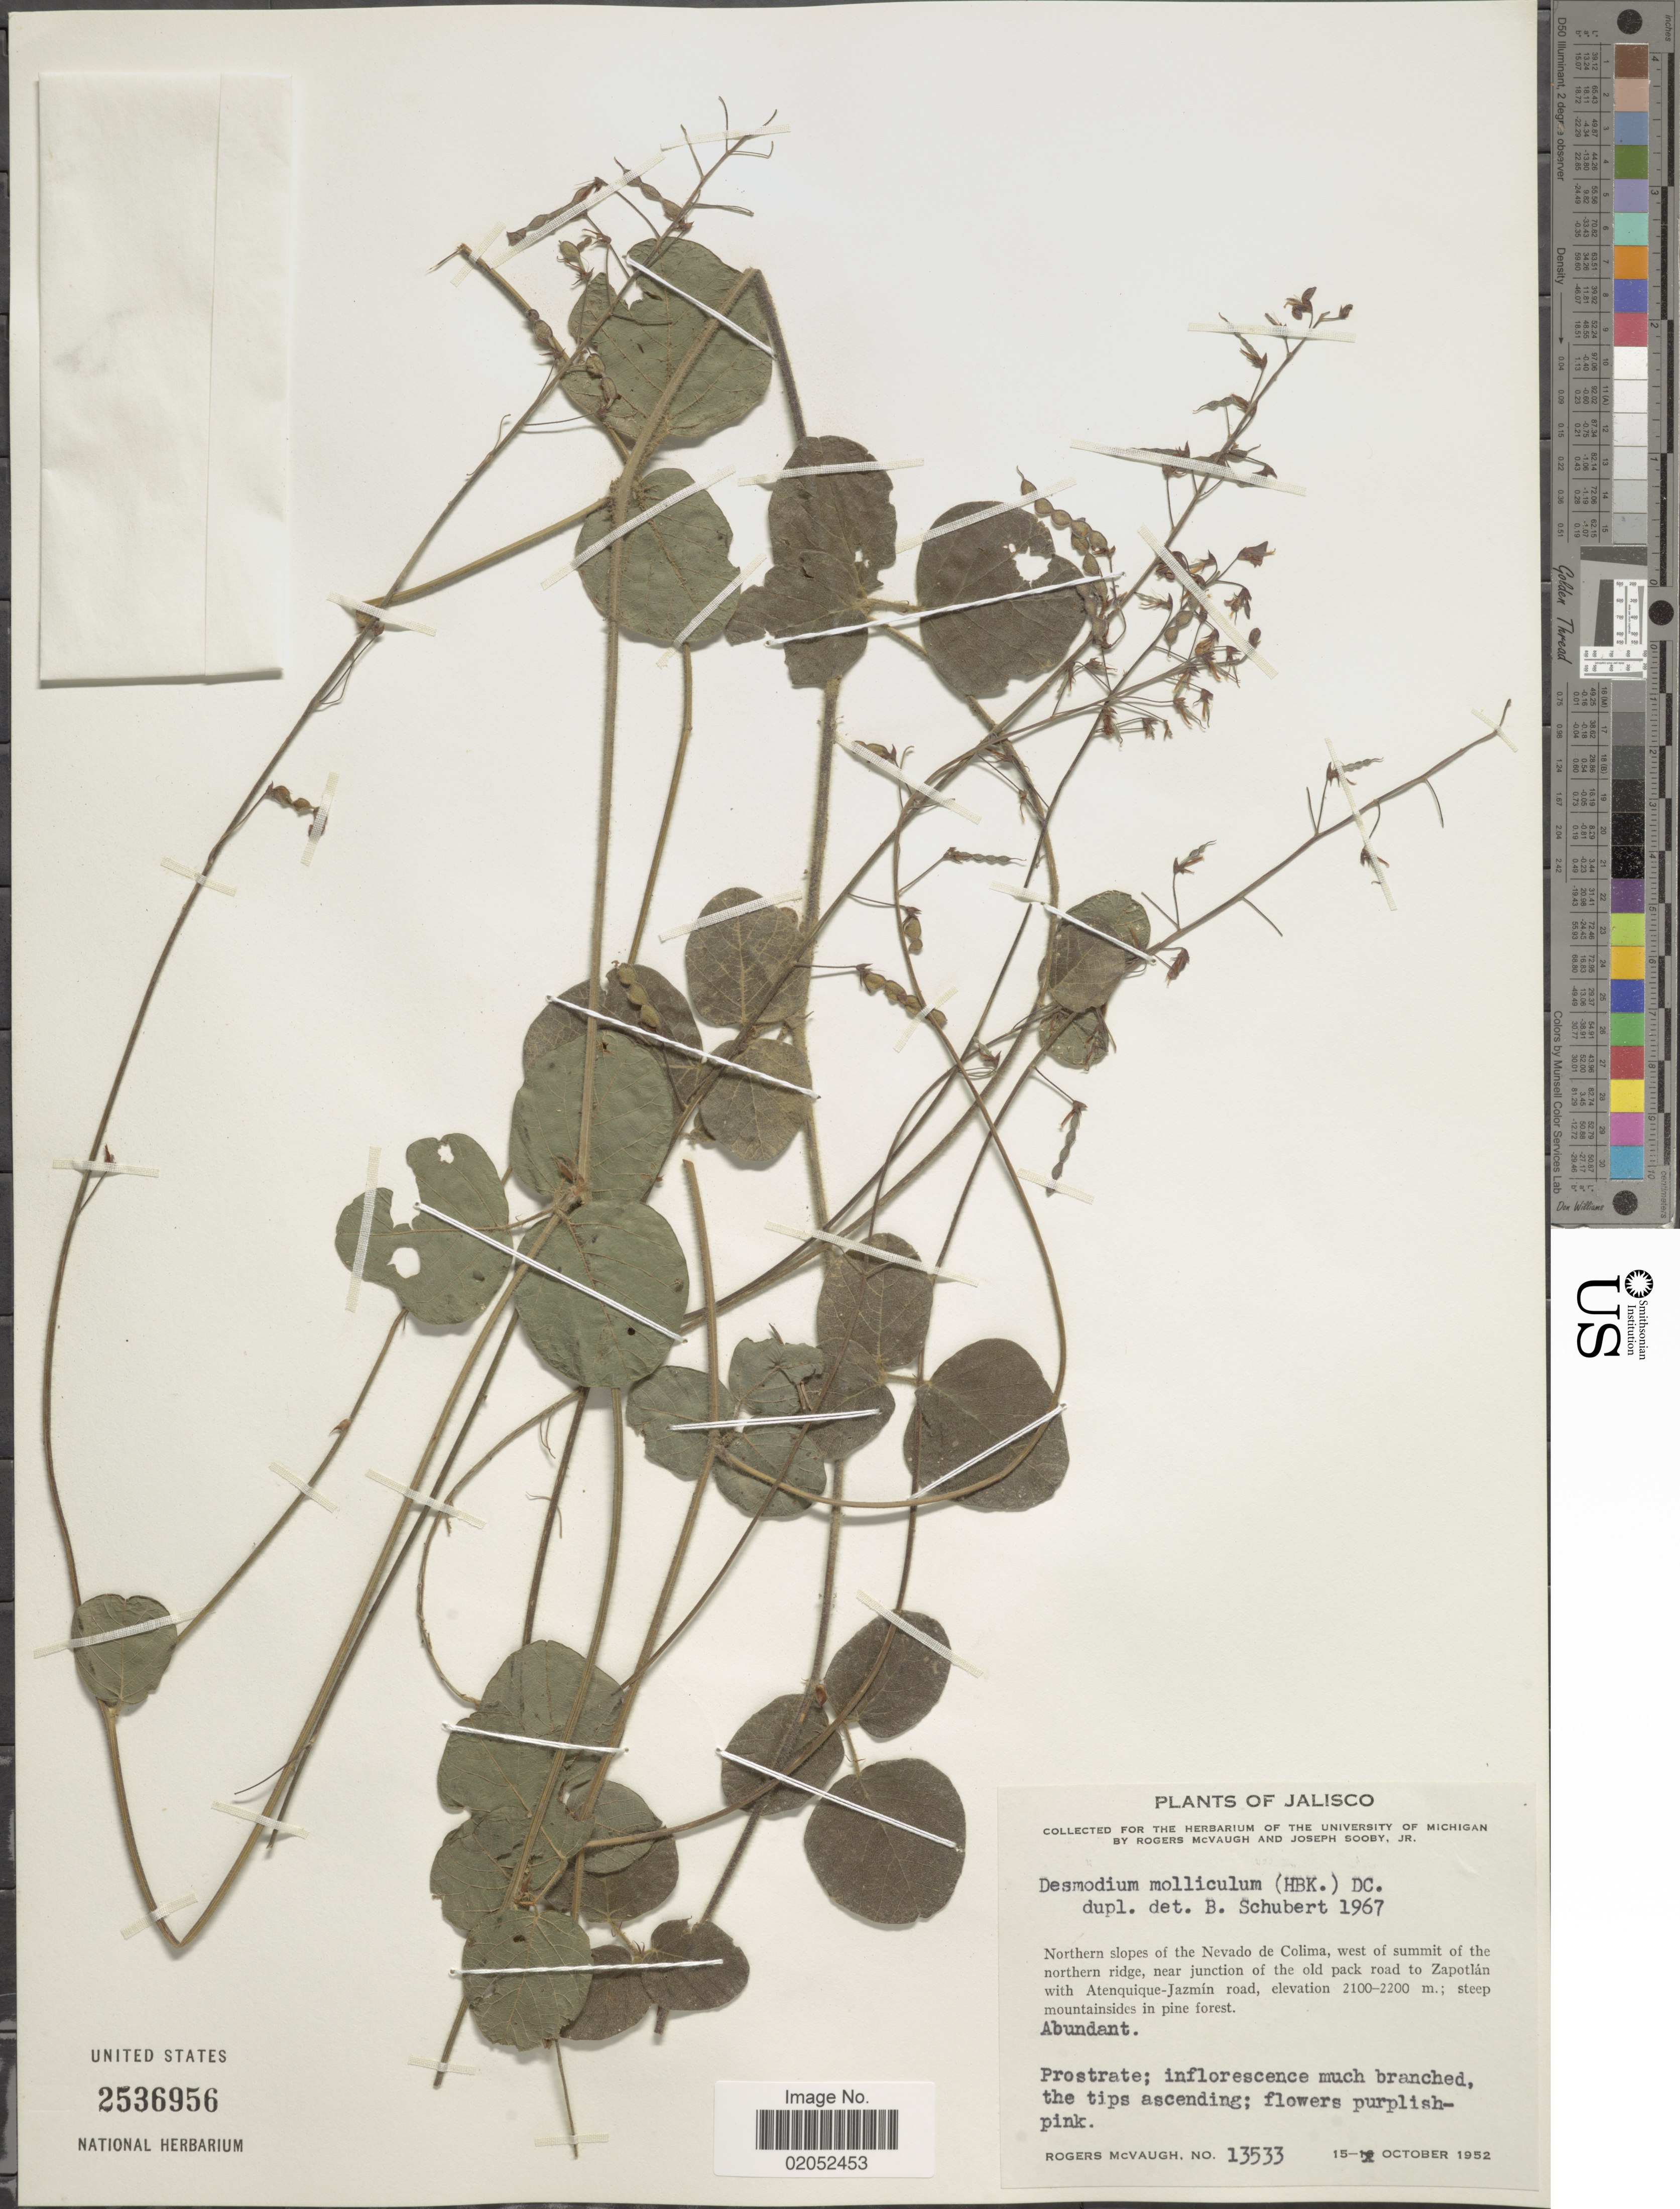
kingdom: Plantae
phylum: Tracheophyta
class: Magnoliopsida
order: Fabales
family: Fabaceae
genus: Desmodium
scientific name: Desmodium molliculum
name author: (Kunth) DC.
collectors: R. McVaugh & J. Sooby Jr.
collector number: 13533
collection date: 1952-10-15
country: Mexico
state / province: Jalisco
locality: Jalisco, Northern slopes of the Nevado de Colima, west of summit of the northern ridge, near junction of the old pack road to Zapotlan with Atenquique-Jazmin road.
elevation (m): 2100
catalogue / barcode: US 2536956